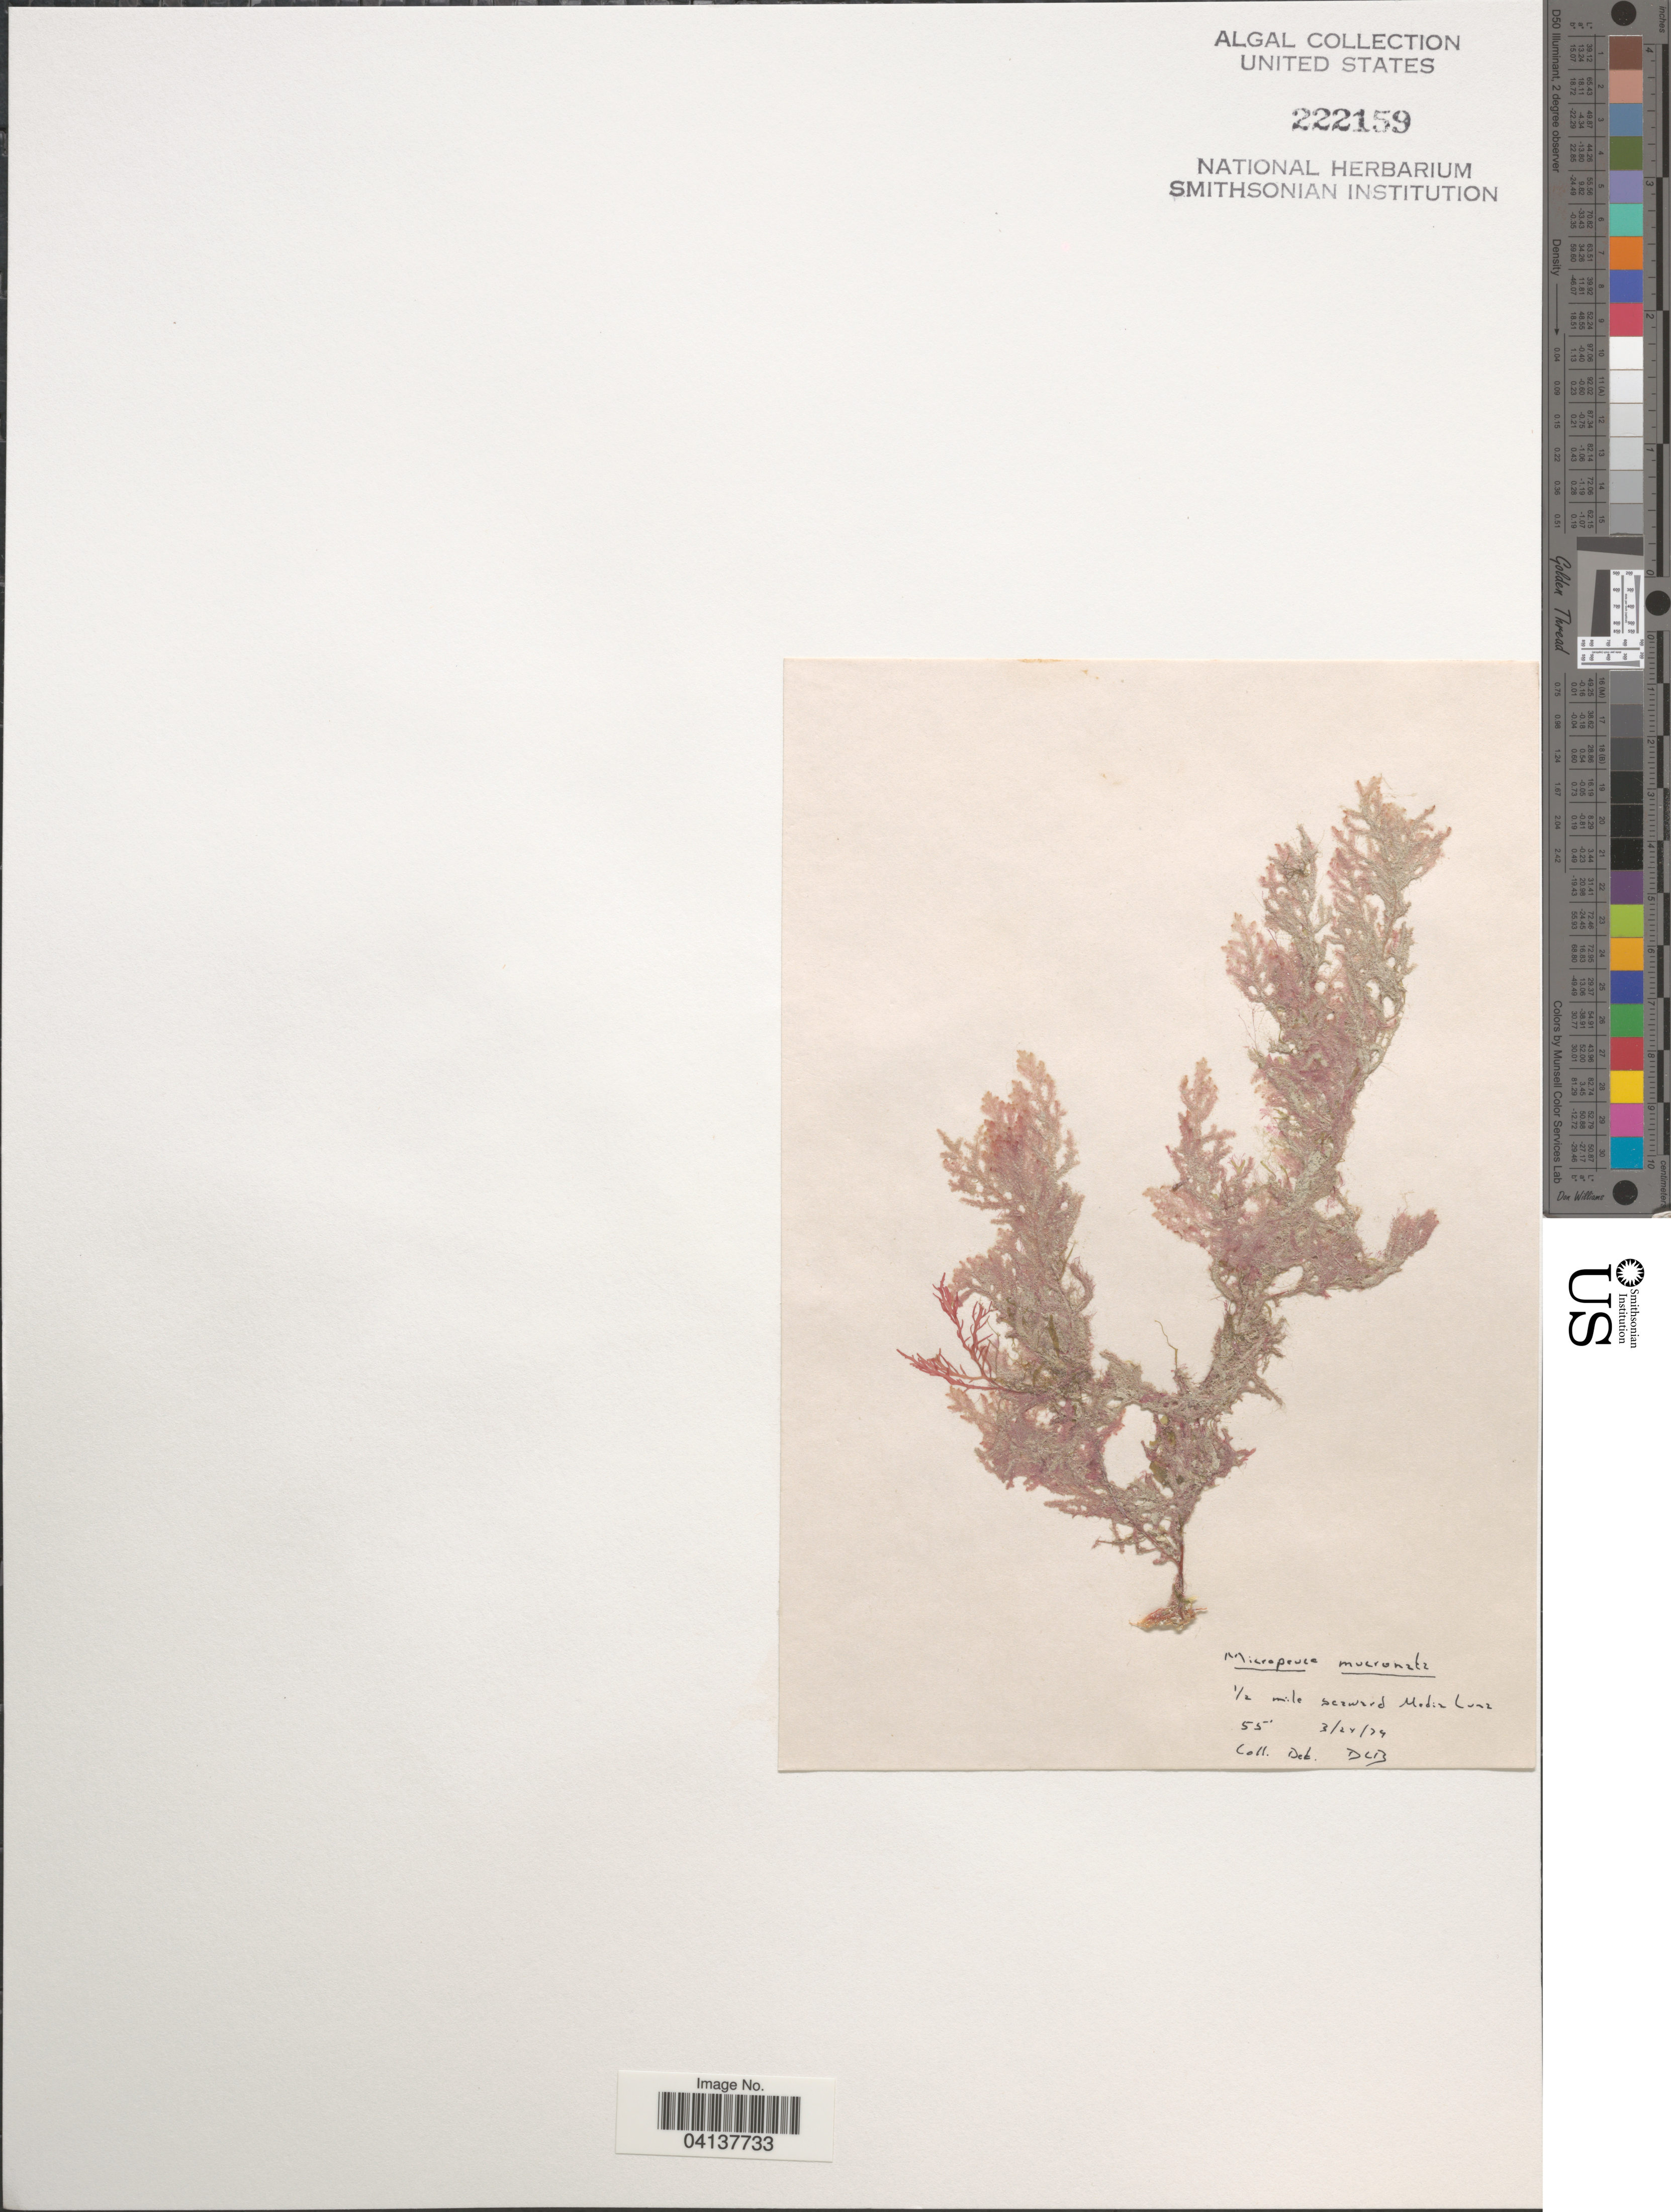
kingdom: Plantae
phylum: Rhodophyta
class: Florideophyceae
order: Ceramiales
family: Rhodomelaceae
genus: Heterodasya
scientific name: Heterodasya mucronata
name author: (Harv.) M.J. Wynne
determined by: Algae name updating Project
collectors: D. L. B.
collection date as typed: Transcribed d/m/y: 24/3/79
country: Puerto Rico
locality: ½ mile seaward Media Luna.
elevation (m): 17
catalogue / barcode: US 222159